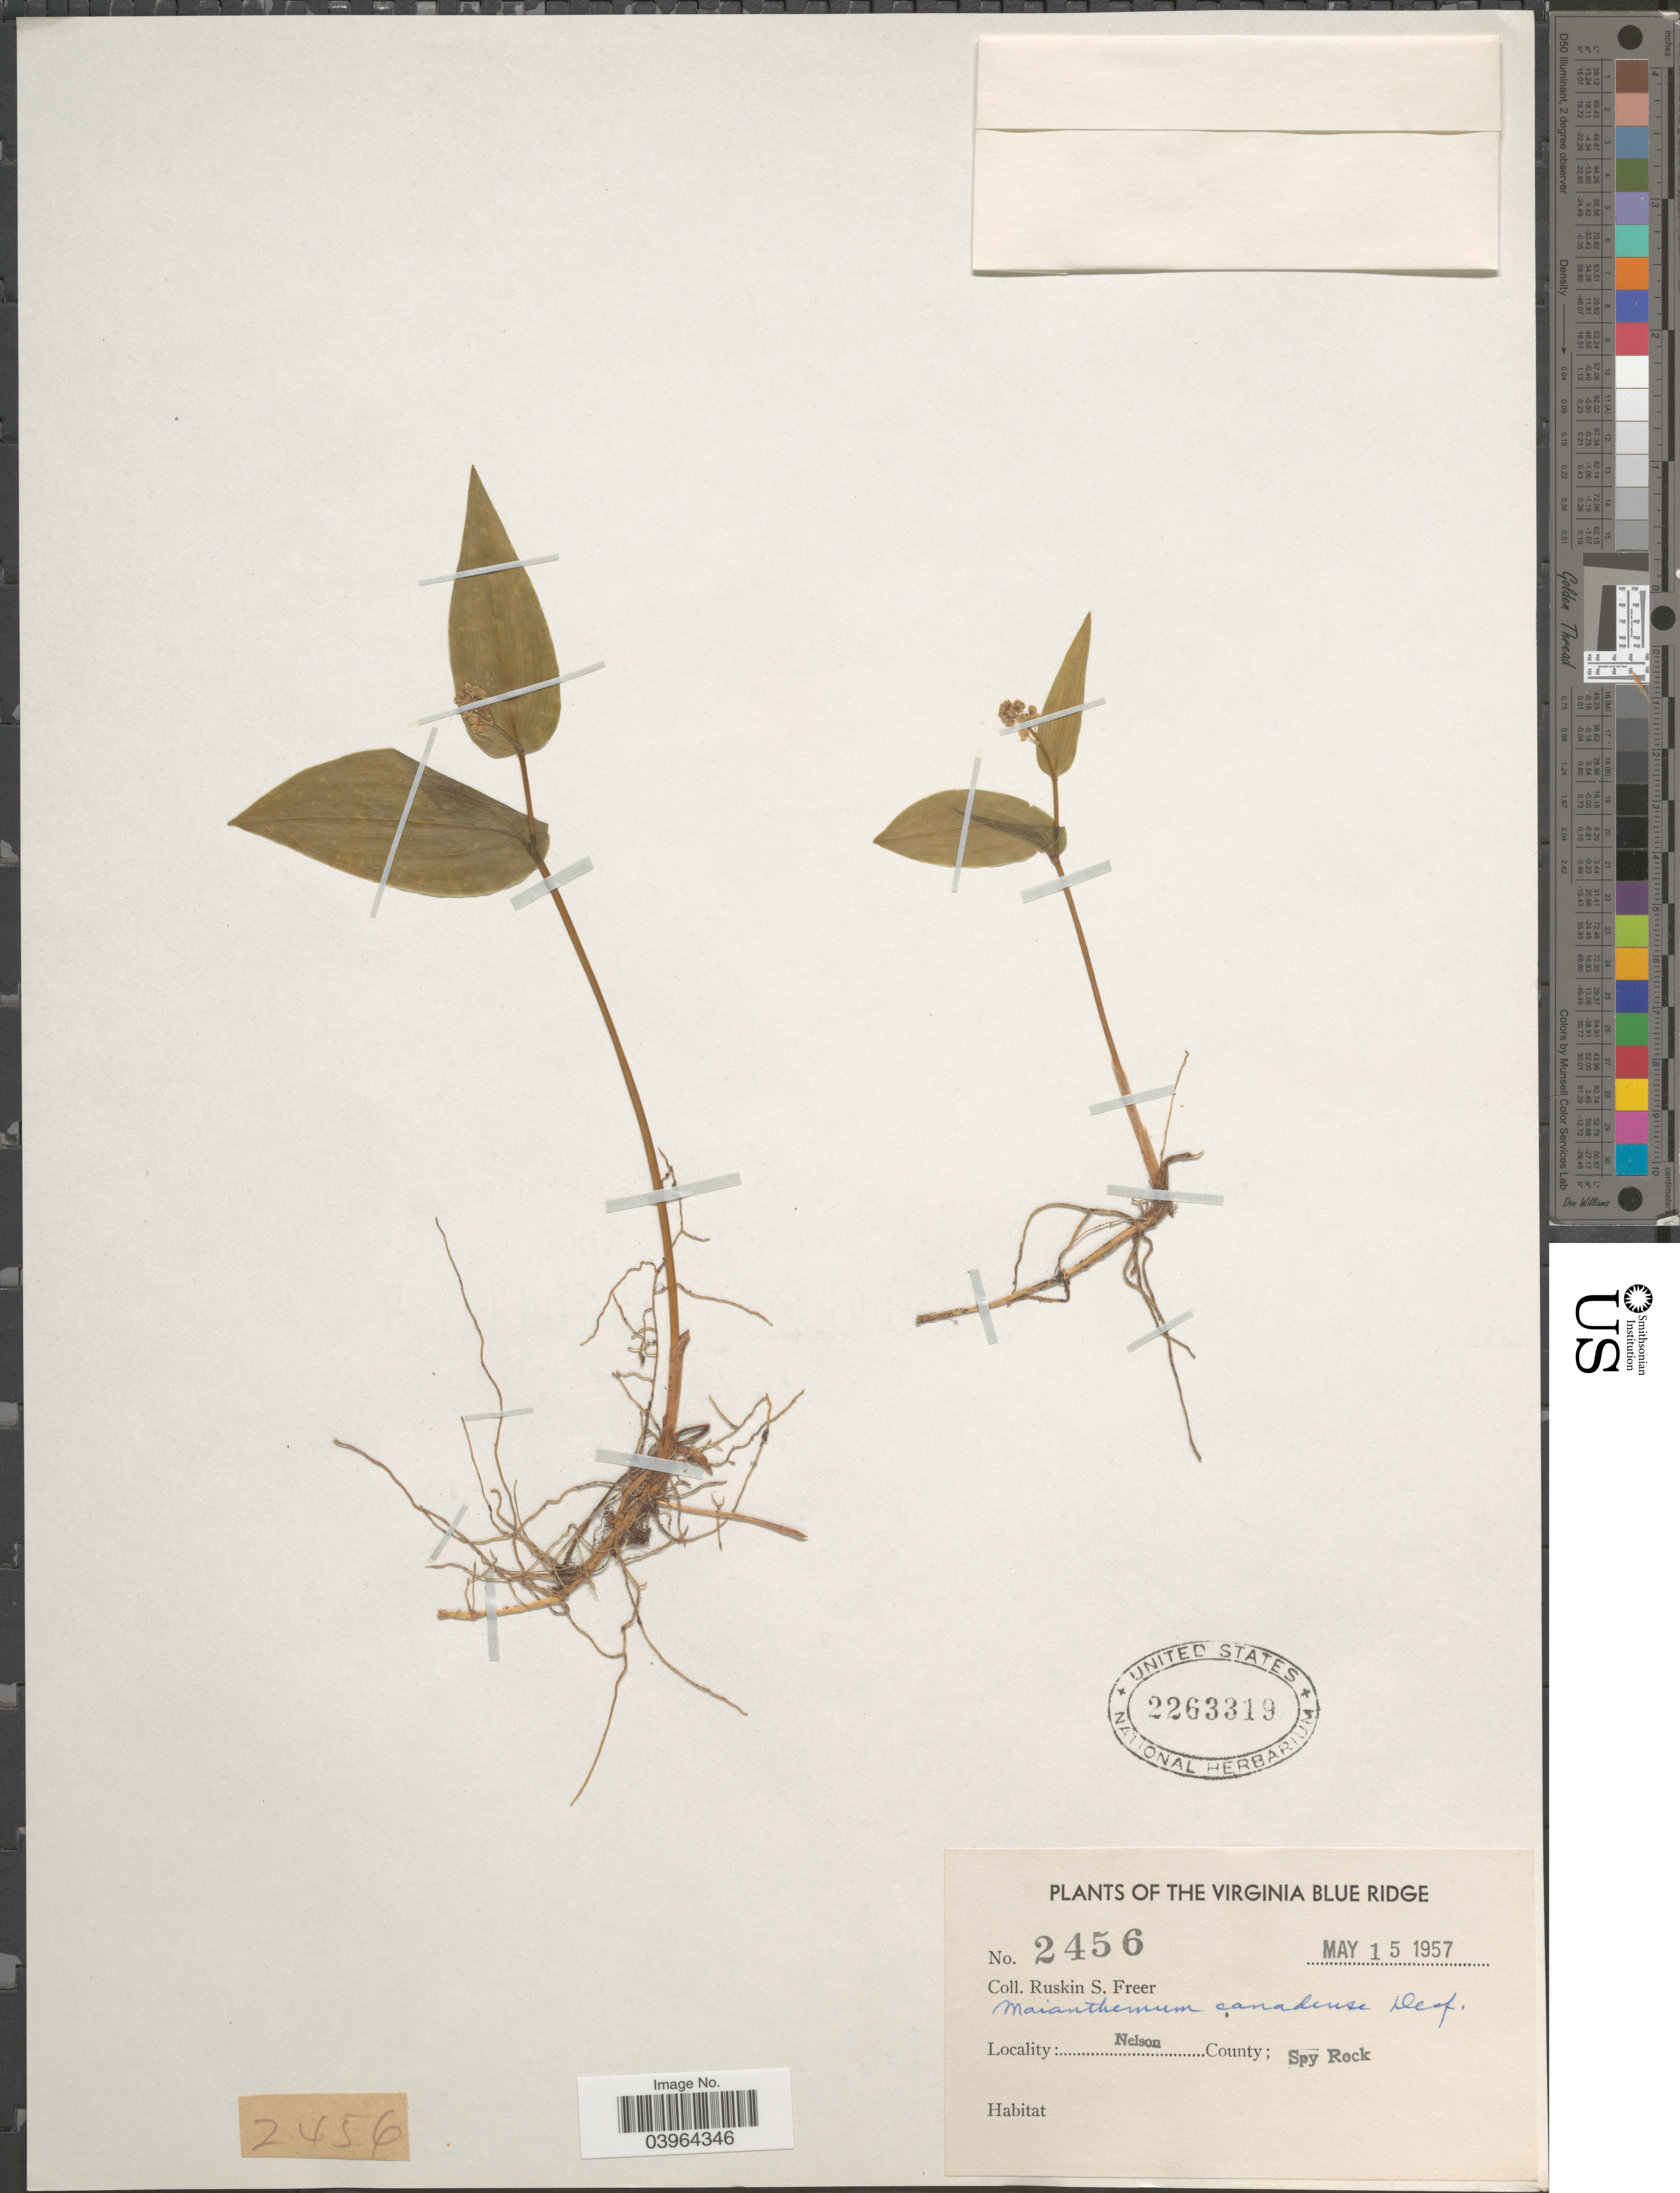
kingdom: Plantae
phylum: Tracheophyta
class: Liliopsida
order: Asparagales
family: Asparagaceae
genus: Maianthemum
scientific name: Maianthemum canadense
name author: Desf.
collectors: R. Freer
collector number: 2456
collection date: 1957-05-15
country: United States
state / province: Virginia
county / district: Nelson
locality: The Virginia Blue Ridge. Nelson County. Spy Rock.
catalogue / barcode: US 2263319